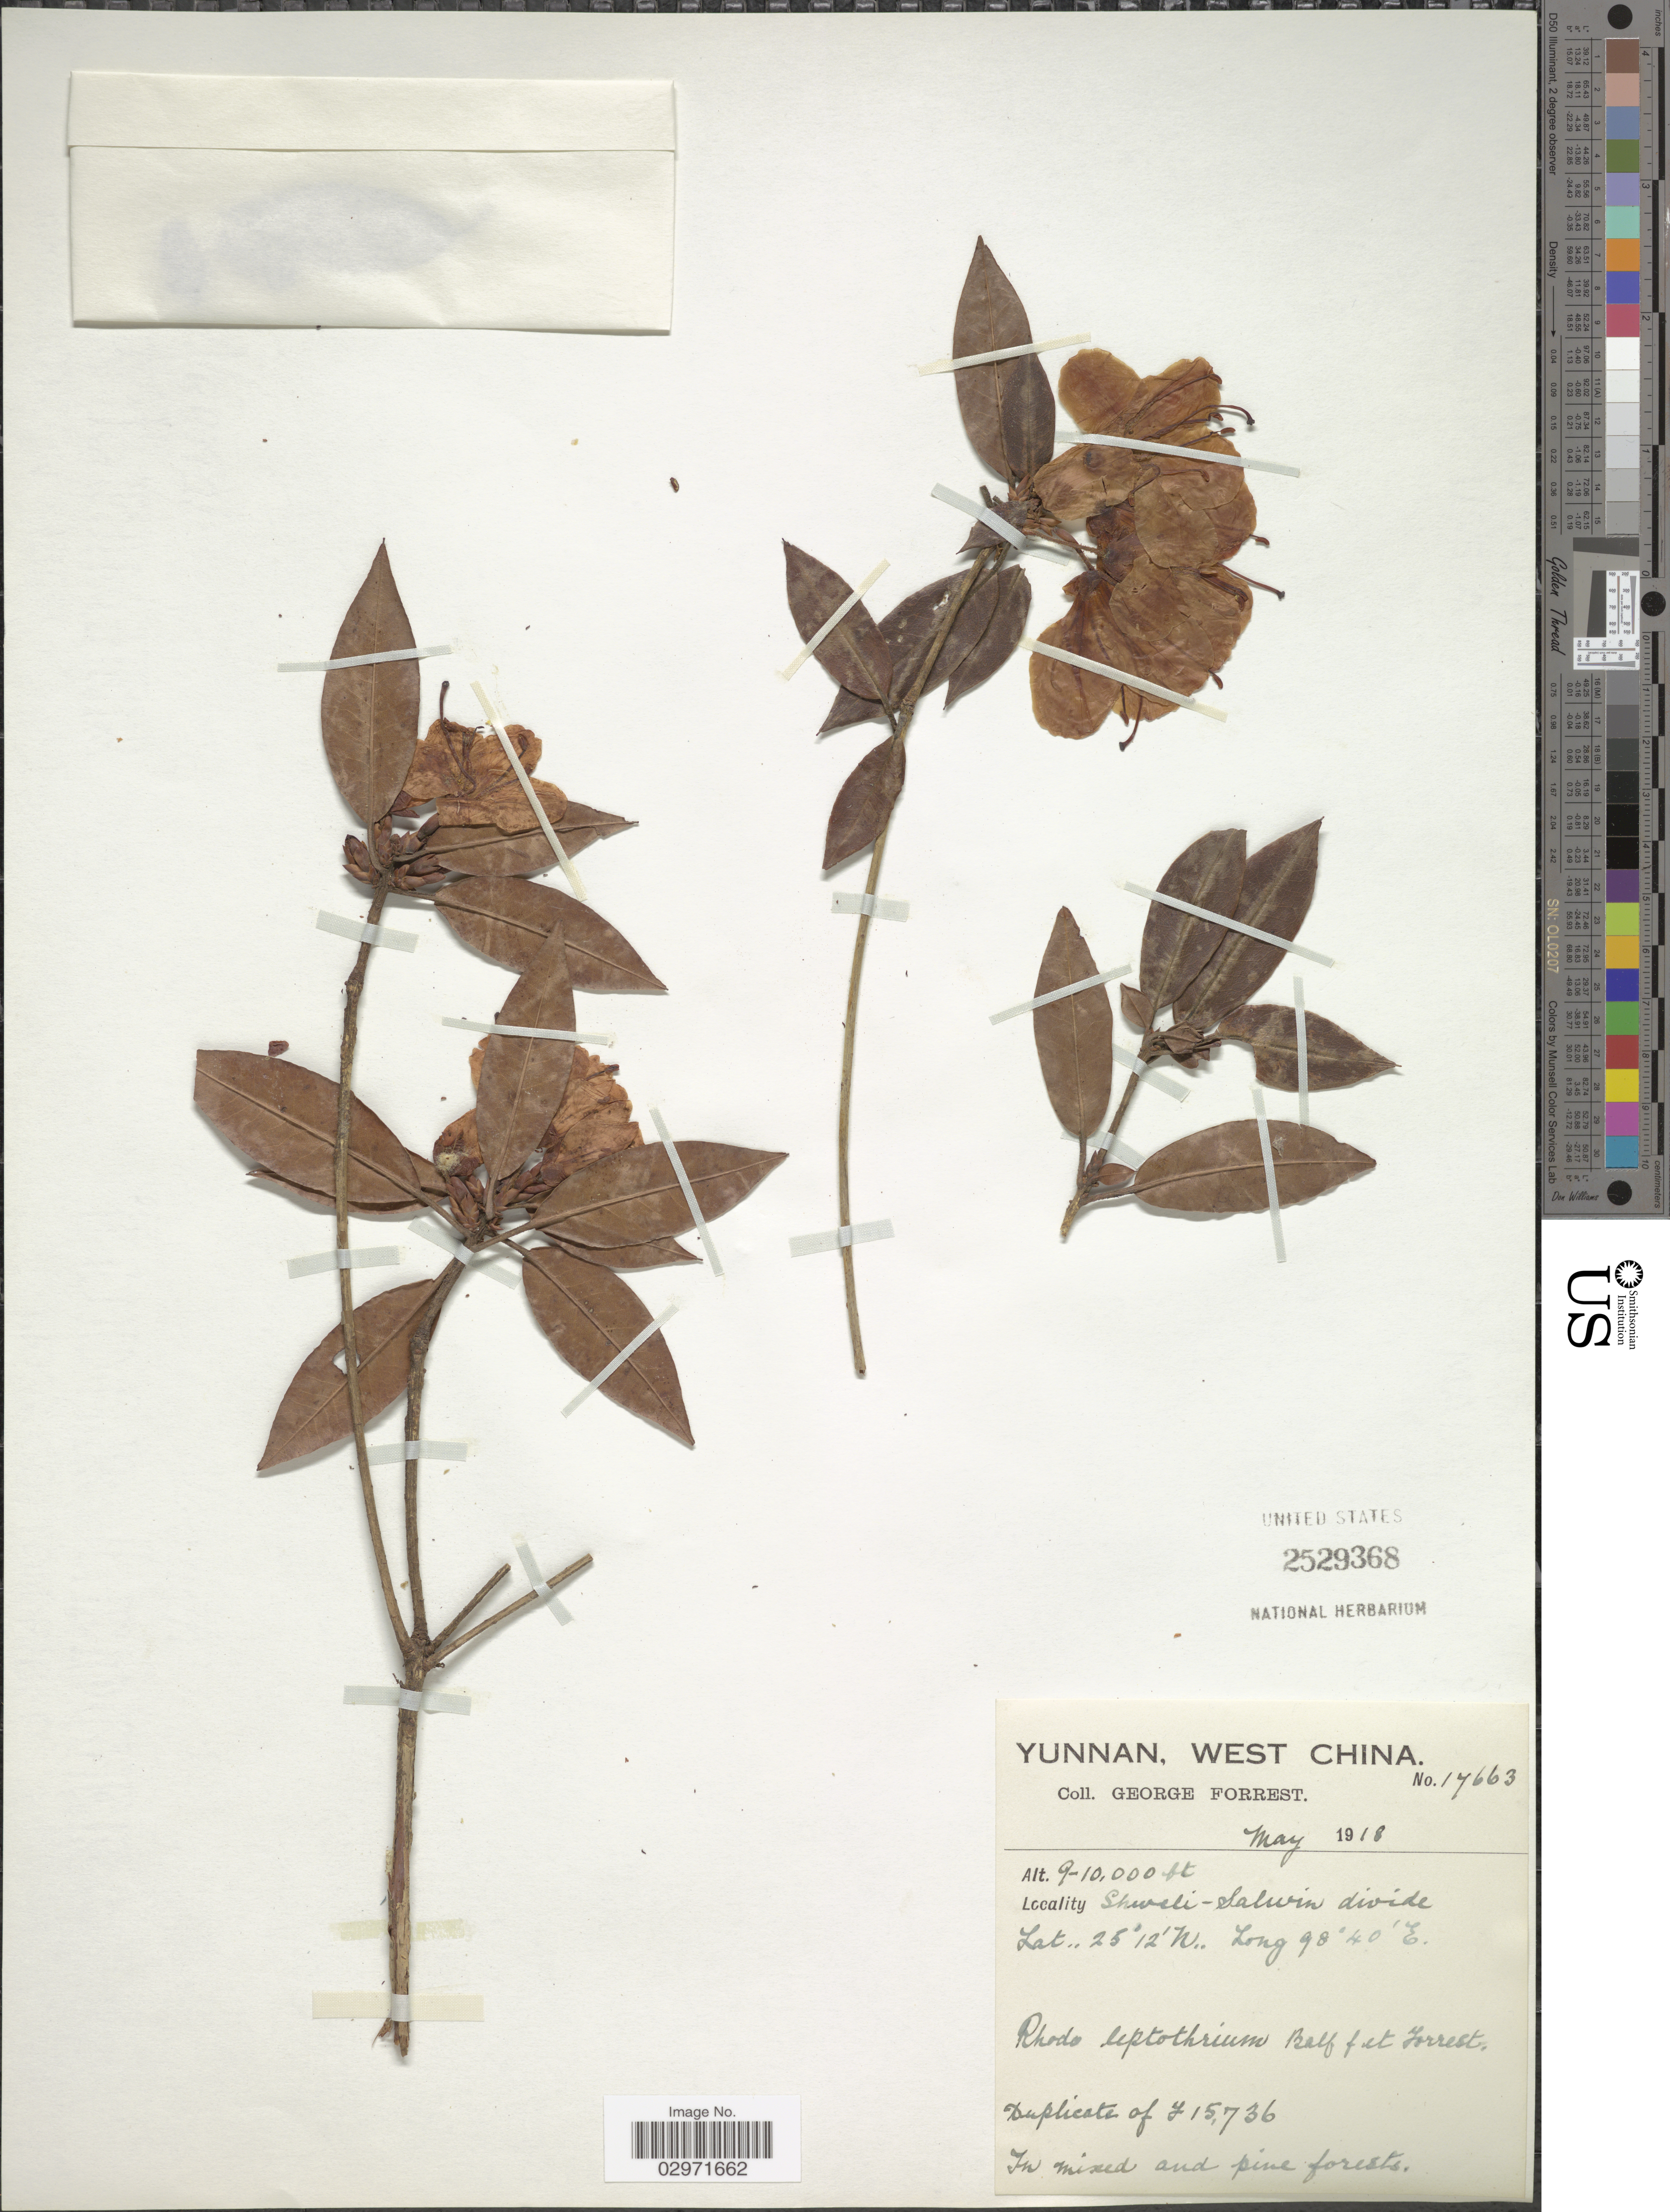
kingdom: Plantae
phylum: Tracheophyta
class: Magnoliopsida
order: Ericales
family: Ericaceae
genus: Rhododendron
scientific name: Rhododendron leptothrium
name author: Balf. f. & Forrest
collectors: G. Forrest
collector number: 17663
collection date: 1918-05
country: China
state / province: Yunnan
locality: West China. Shweli-Salwin divide.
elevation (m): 2743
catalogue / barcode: US 2529368